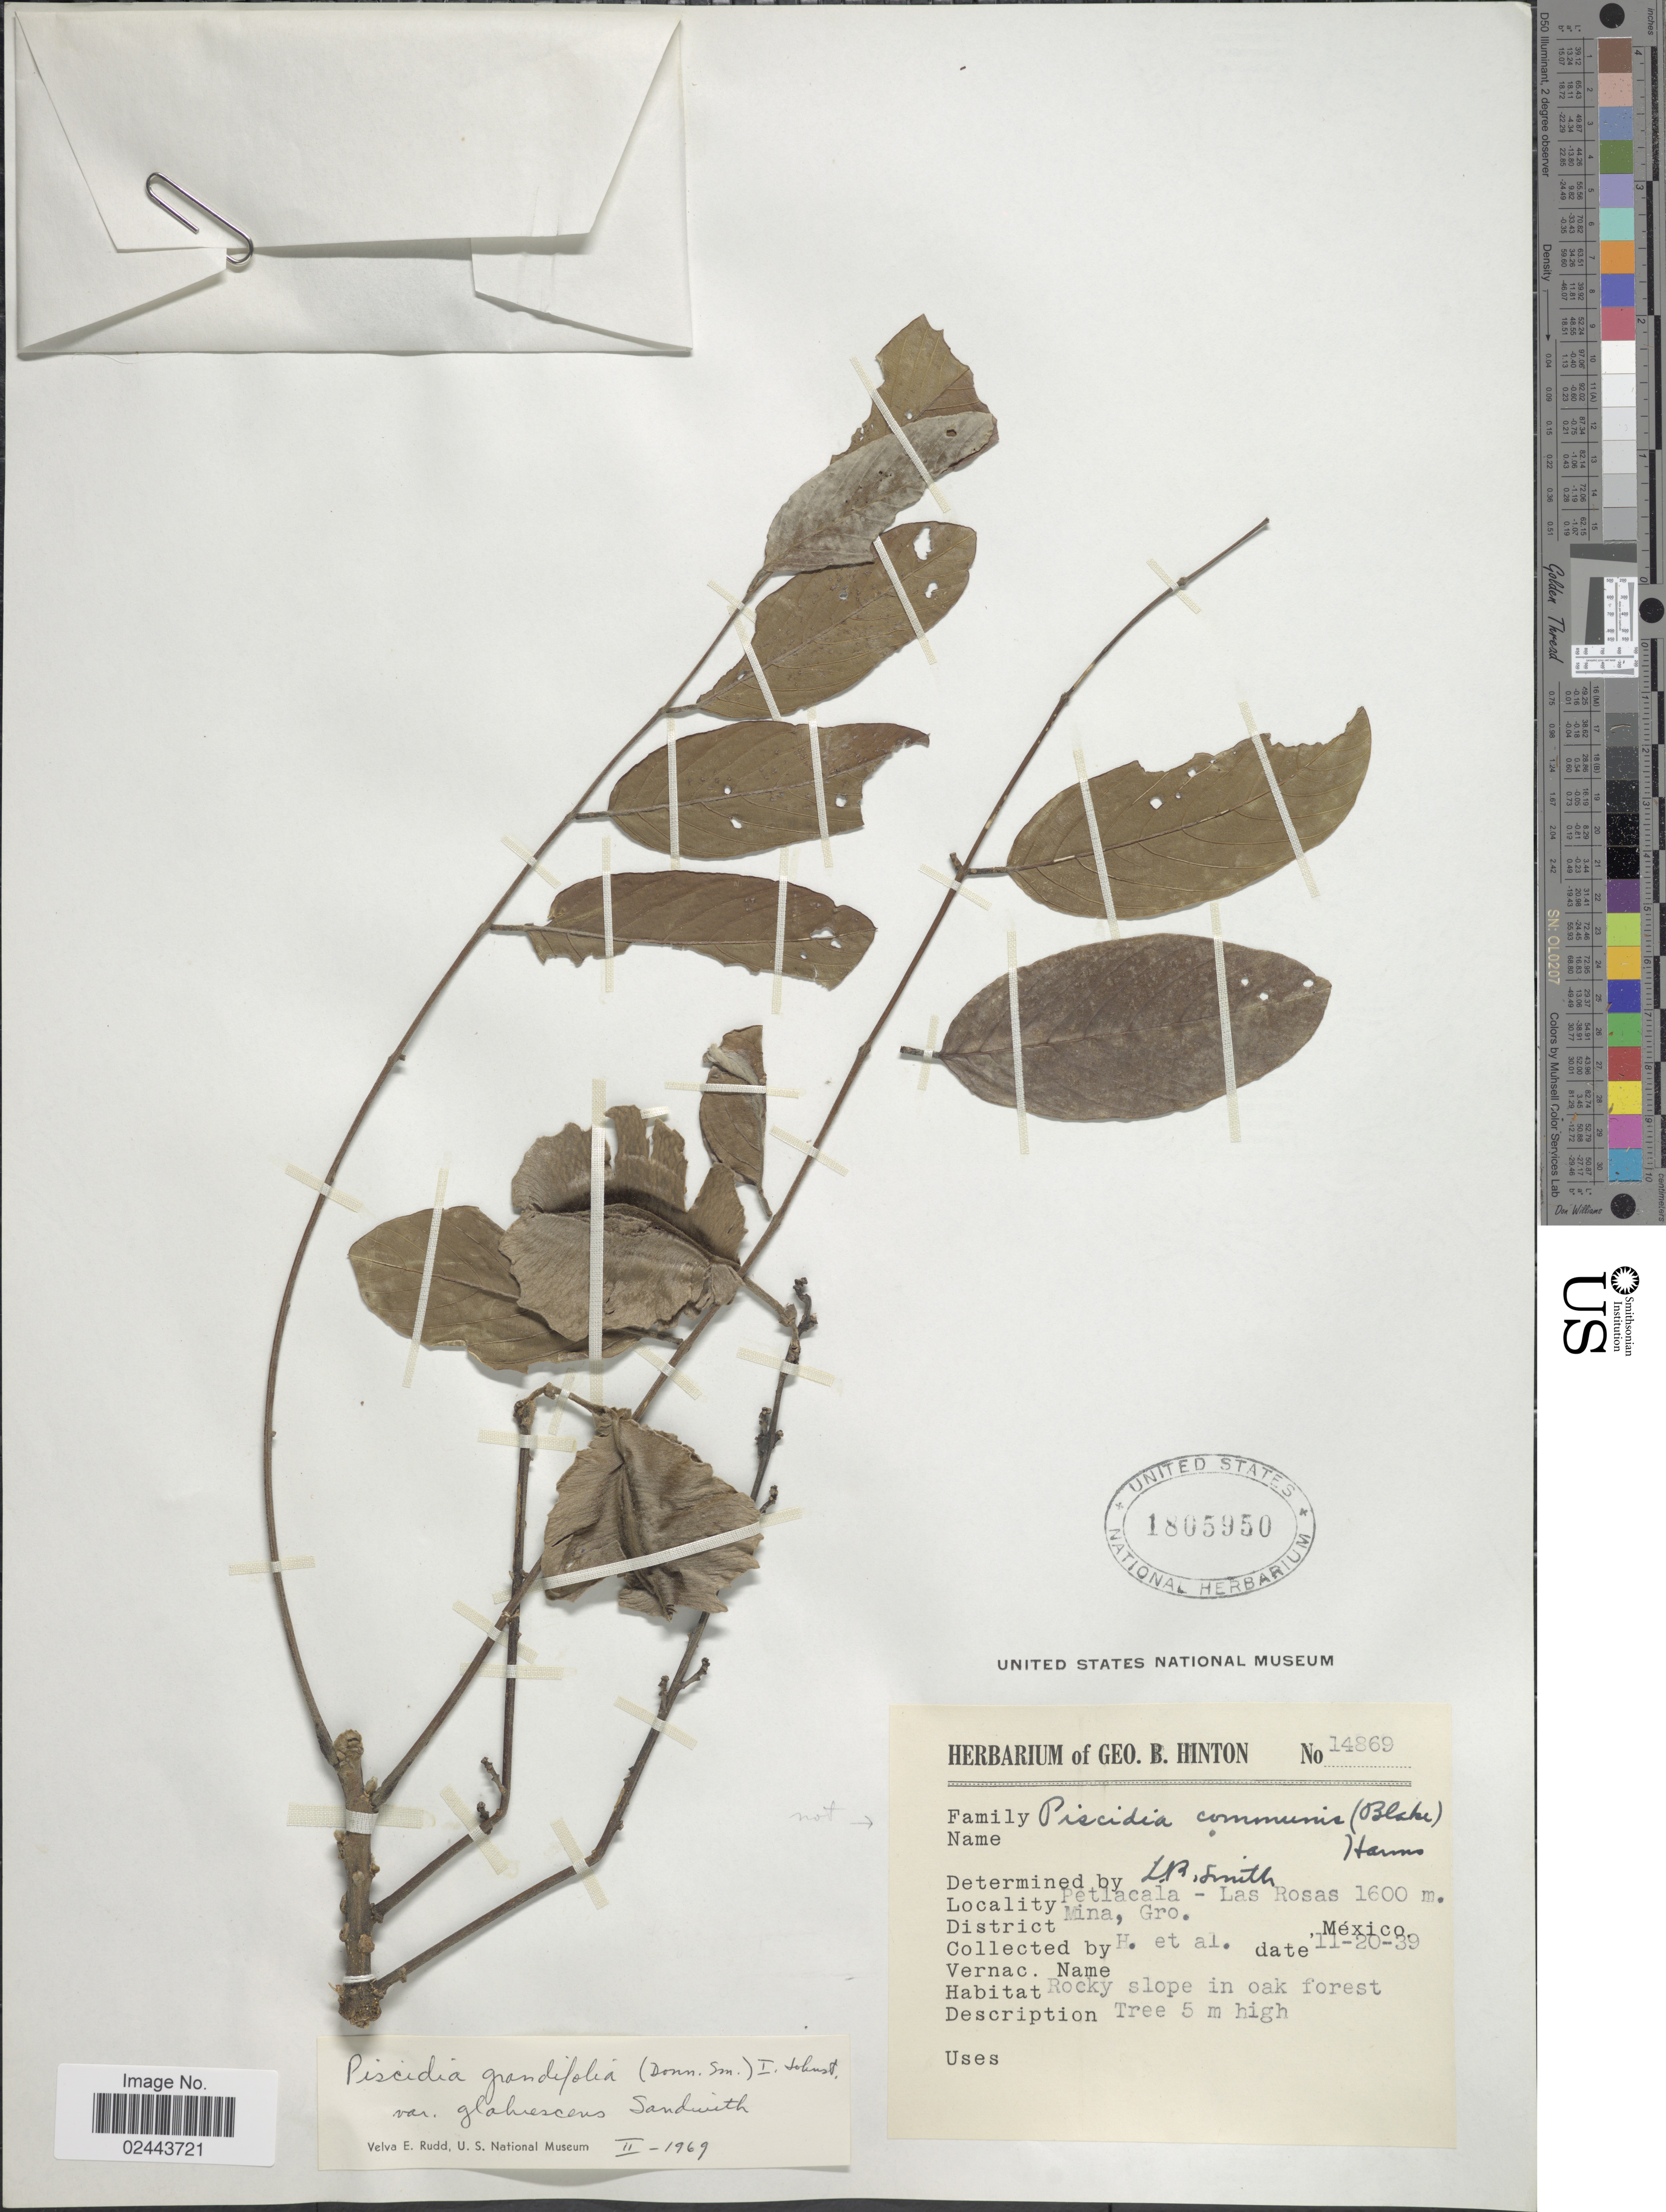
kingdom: Plantae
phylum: Tracheophyta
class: Magnoliopsida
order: Fabales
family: Fabaceae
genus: Piscidia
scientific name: Piscidia grandifolia var. glabrescens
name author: Sandwith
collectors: G. B. Hinton & et al.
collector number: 14869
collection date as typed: Transcribed d/m/y: 20/11/39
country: Mexico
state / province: Guerrero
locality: Petlacala-Las Rosas, District Mina.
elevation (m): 1600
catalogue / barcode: US 1805950